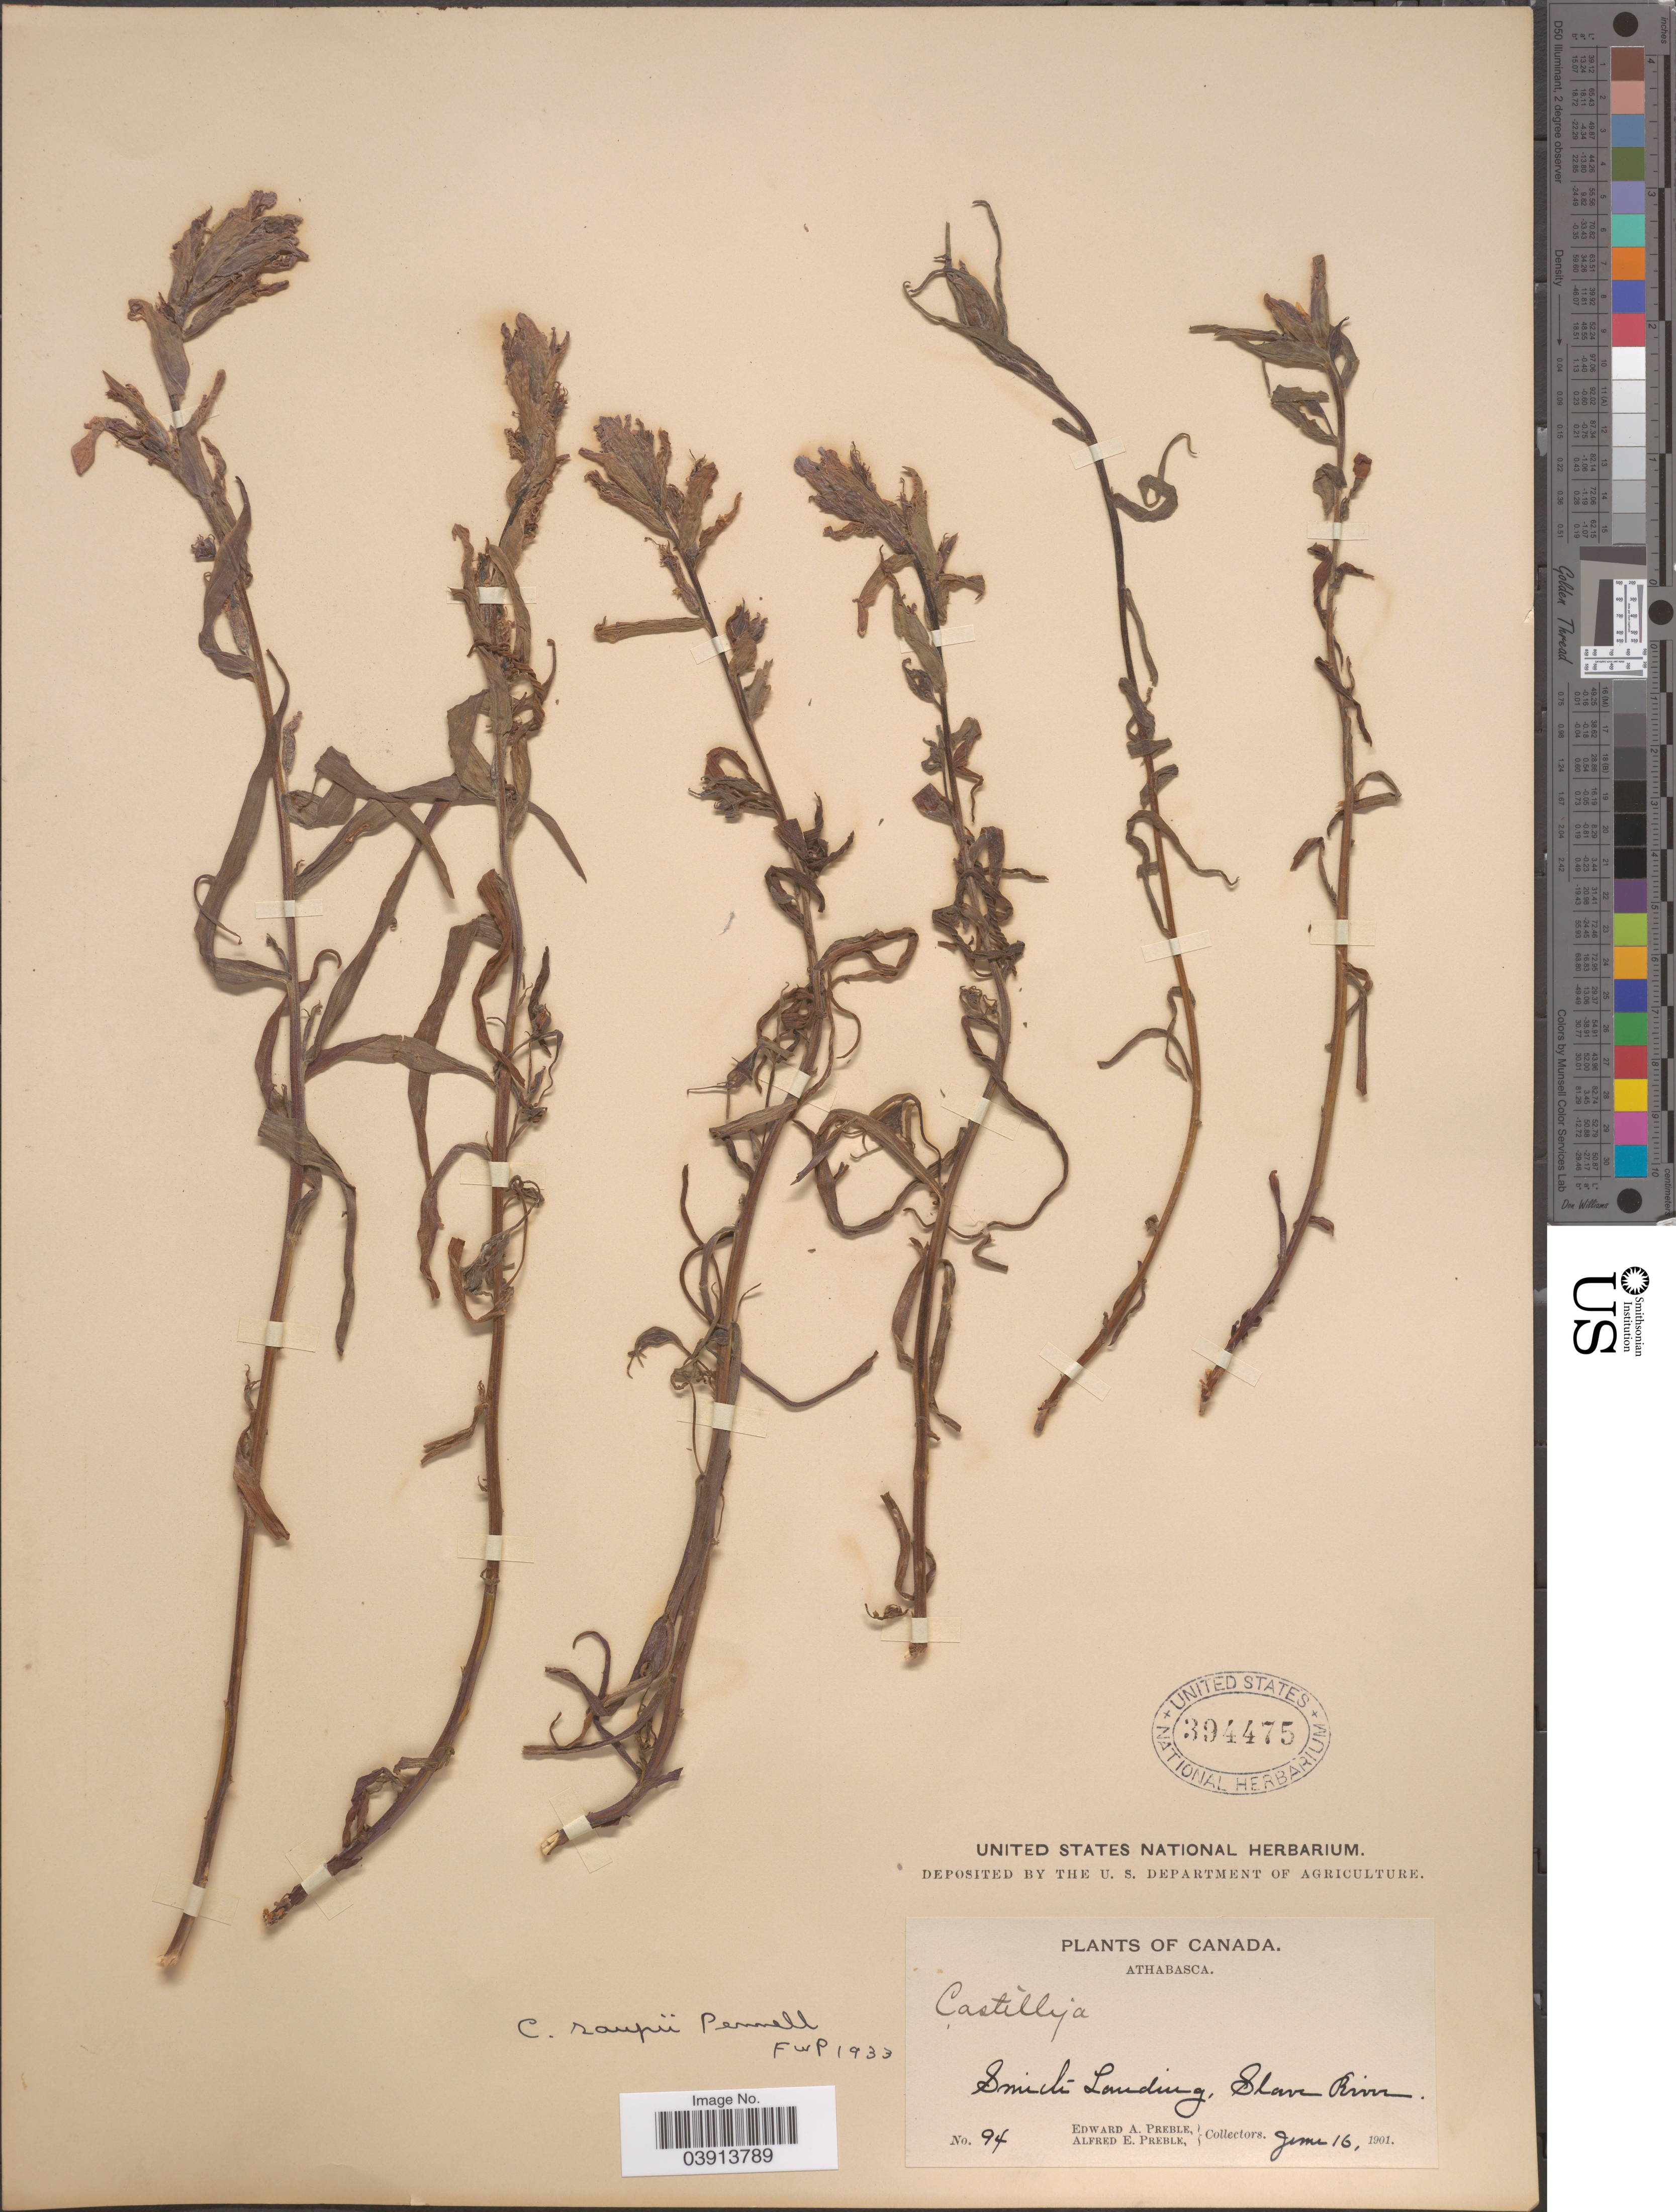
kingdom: Plantae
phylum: Tracheophyta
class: Magnoliopsida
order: Lamiales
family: Orobanchaceae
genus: Castilleja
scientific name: Castilleja raupii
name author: Pennell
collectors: E. Preble & A. Preble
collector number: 94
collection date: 1901-06-16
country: Canada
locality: Athabasca. Smith Landing, Slave River.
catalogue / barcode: US 394475